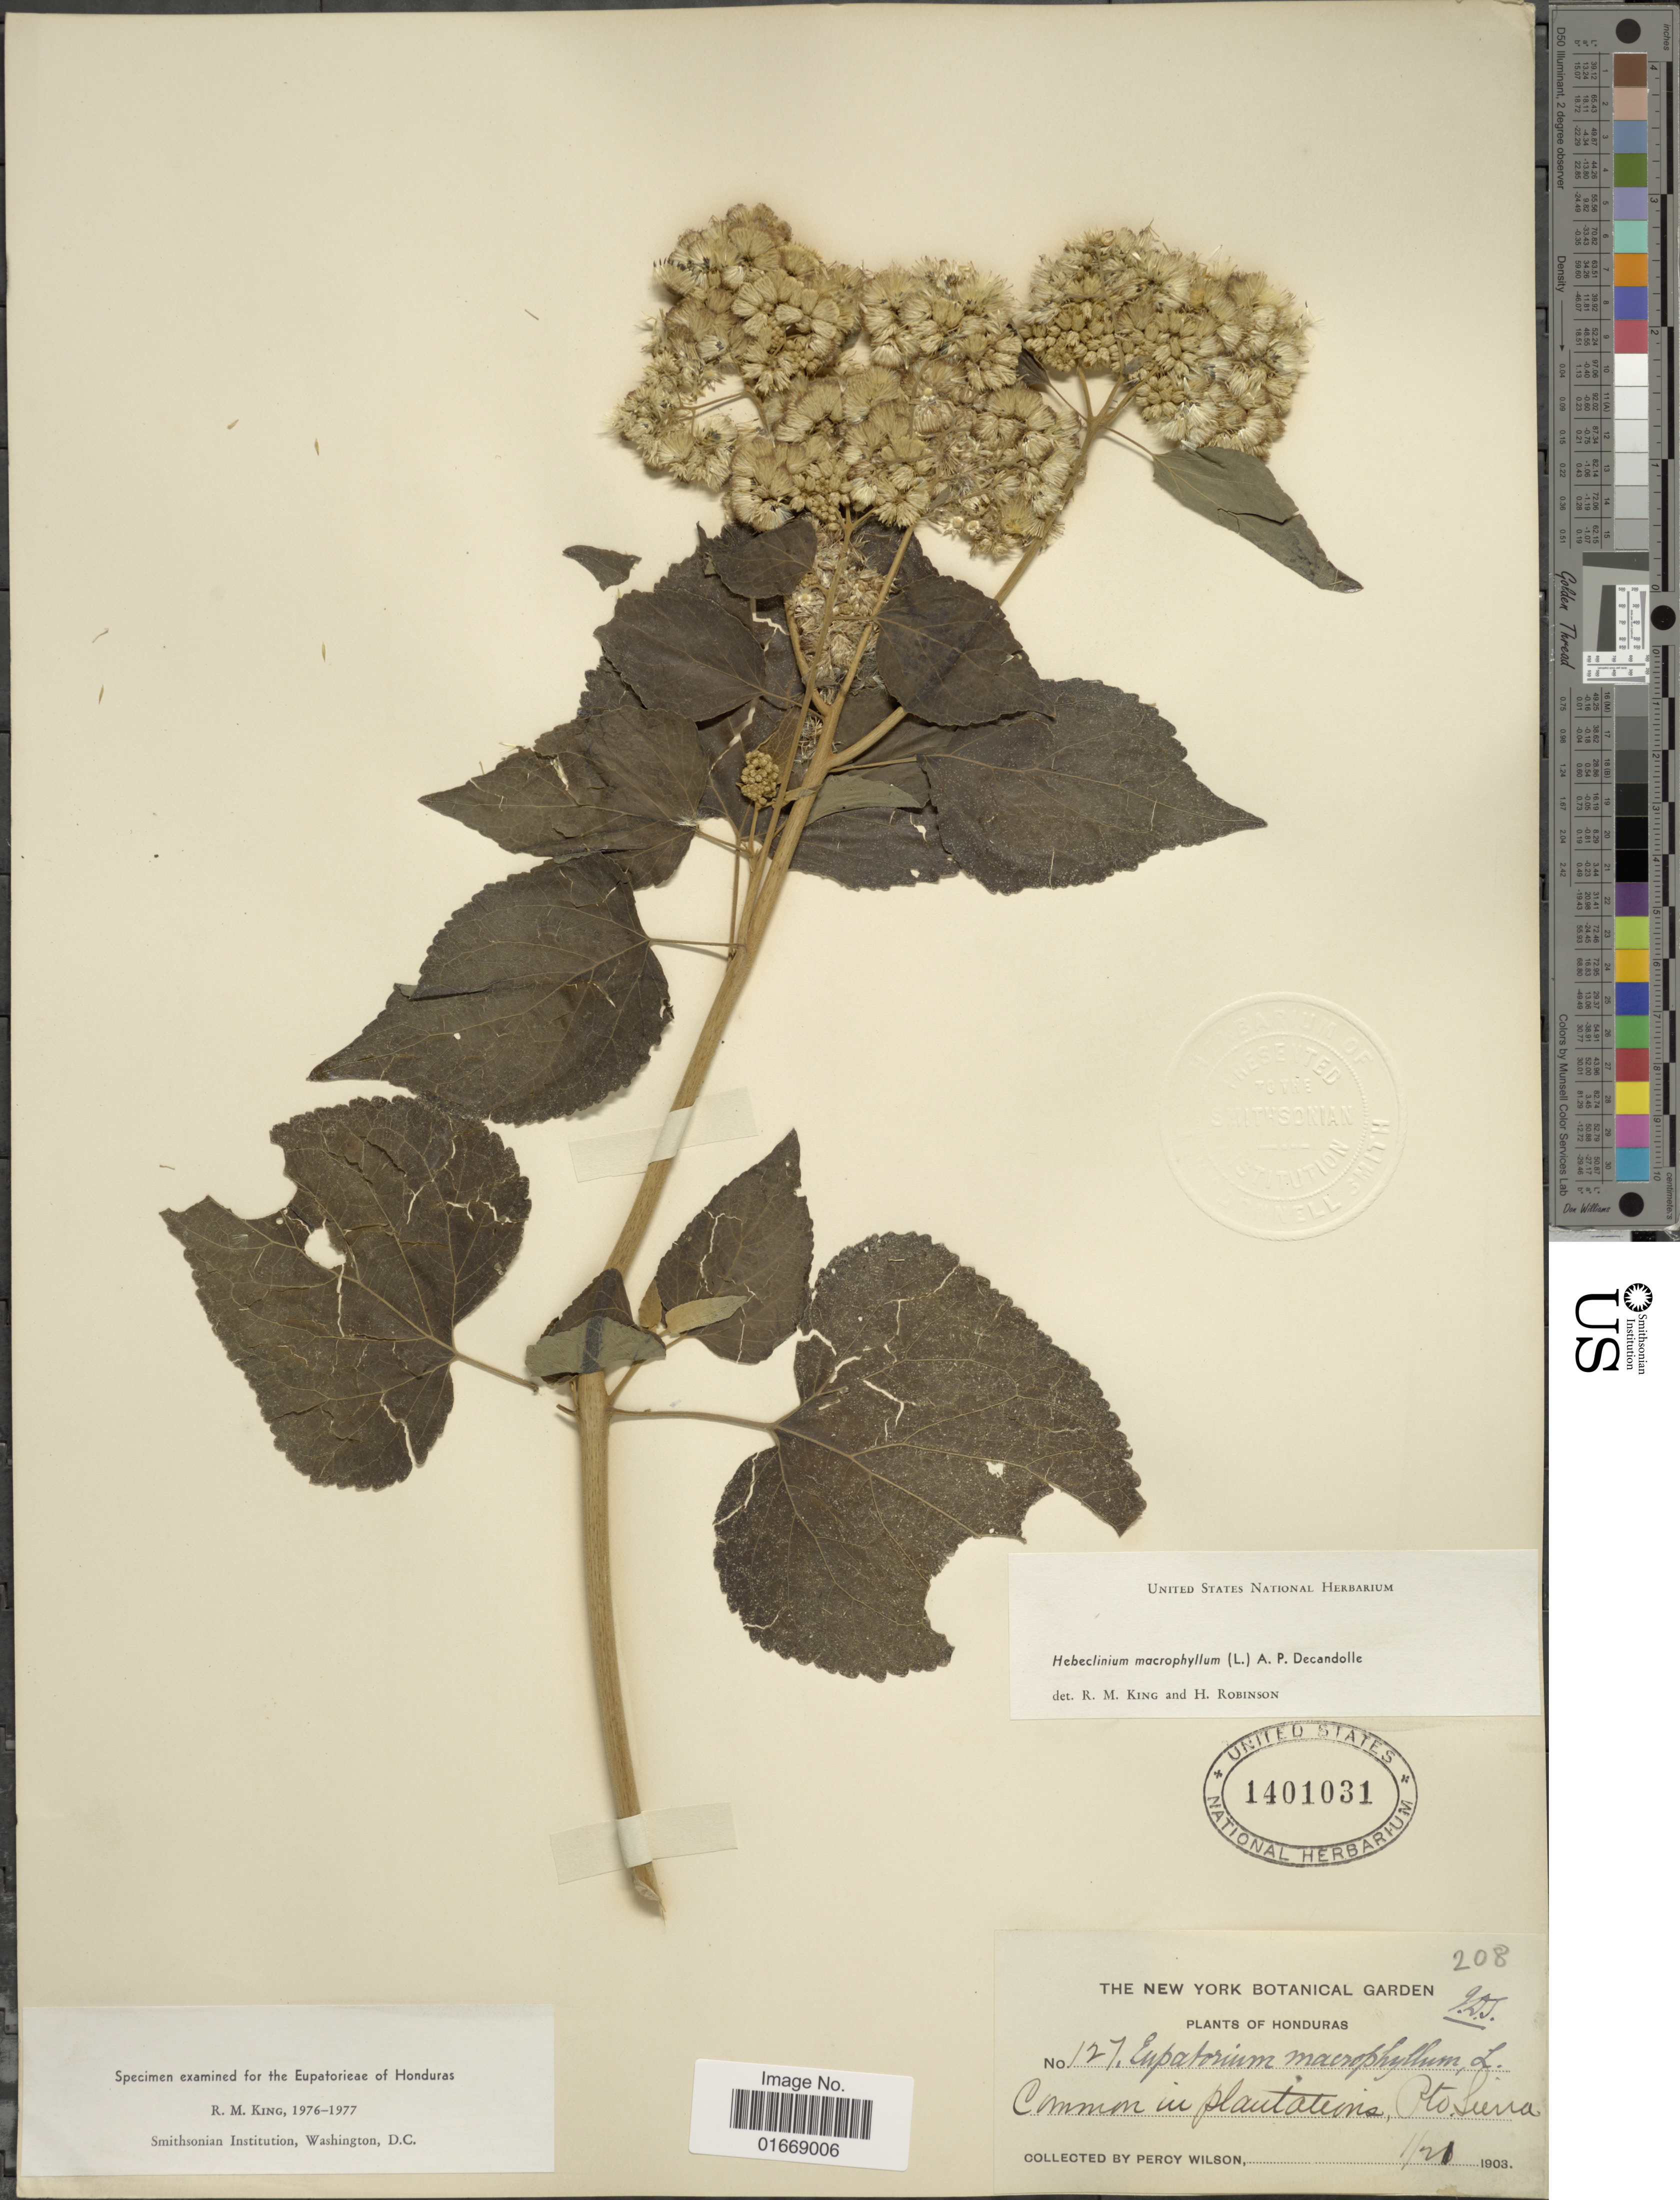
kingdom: Plantae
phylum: Tracheophyta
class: Magnoliopsida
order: Asterales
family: Asteraceae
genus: Hebeclinium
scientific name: Hebeclinium macrophyllum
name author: (L.) DC.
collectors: P. Wilson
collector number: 127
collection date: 1903-01-21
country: Honduras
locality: Pto. Sierra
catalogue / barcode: US 1401031